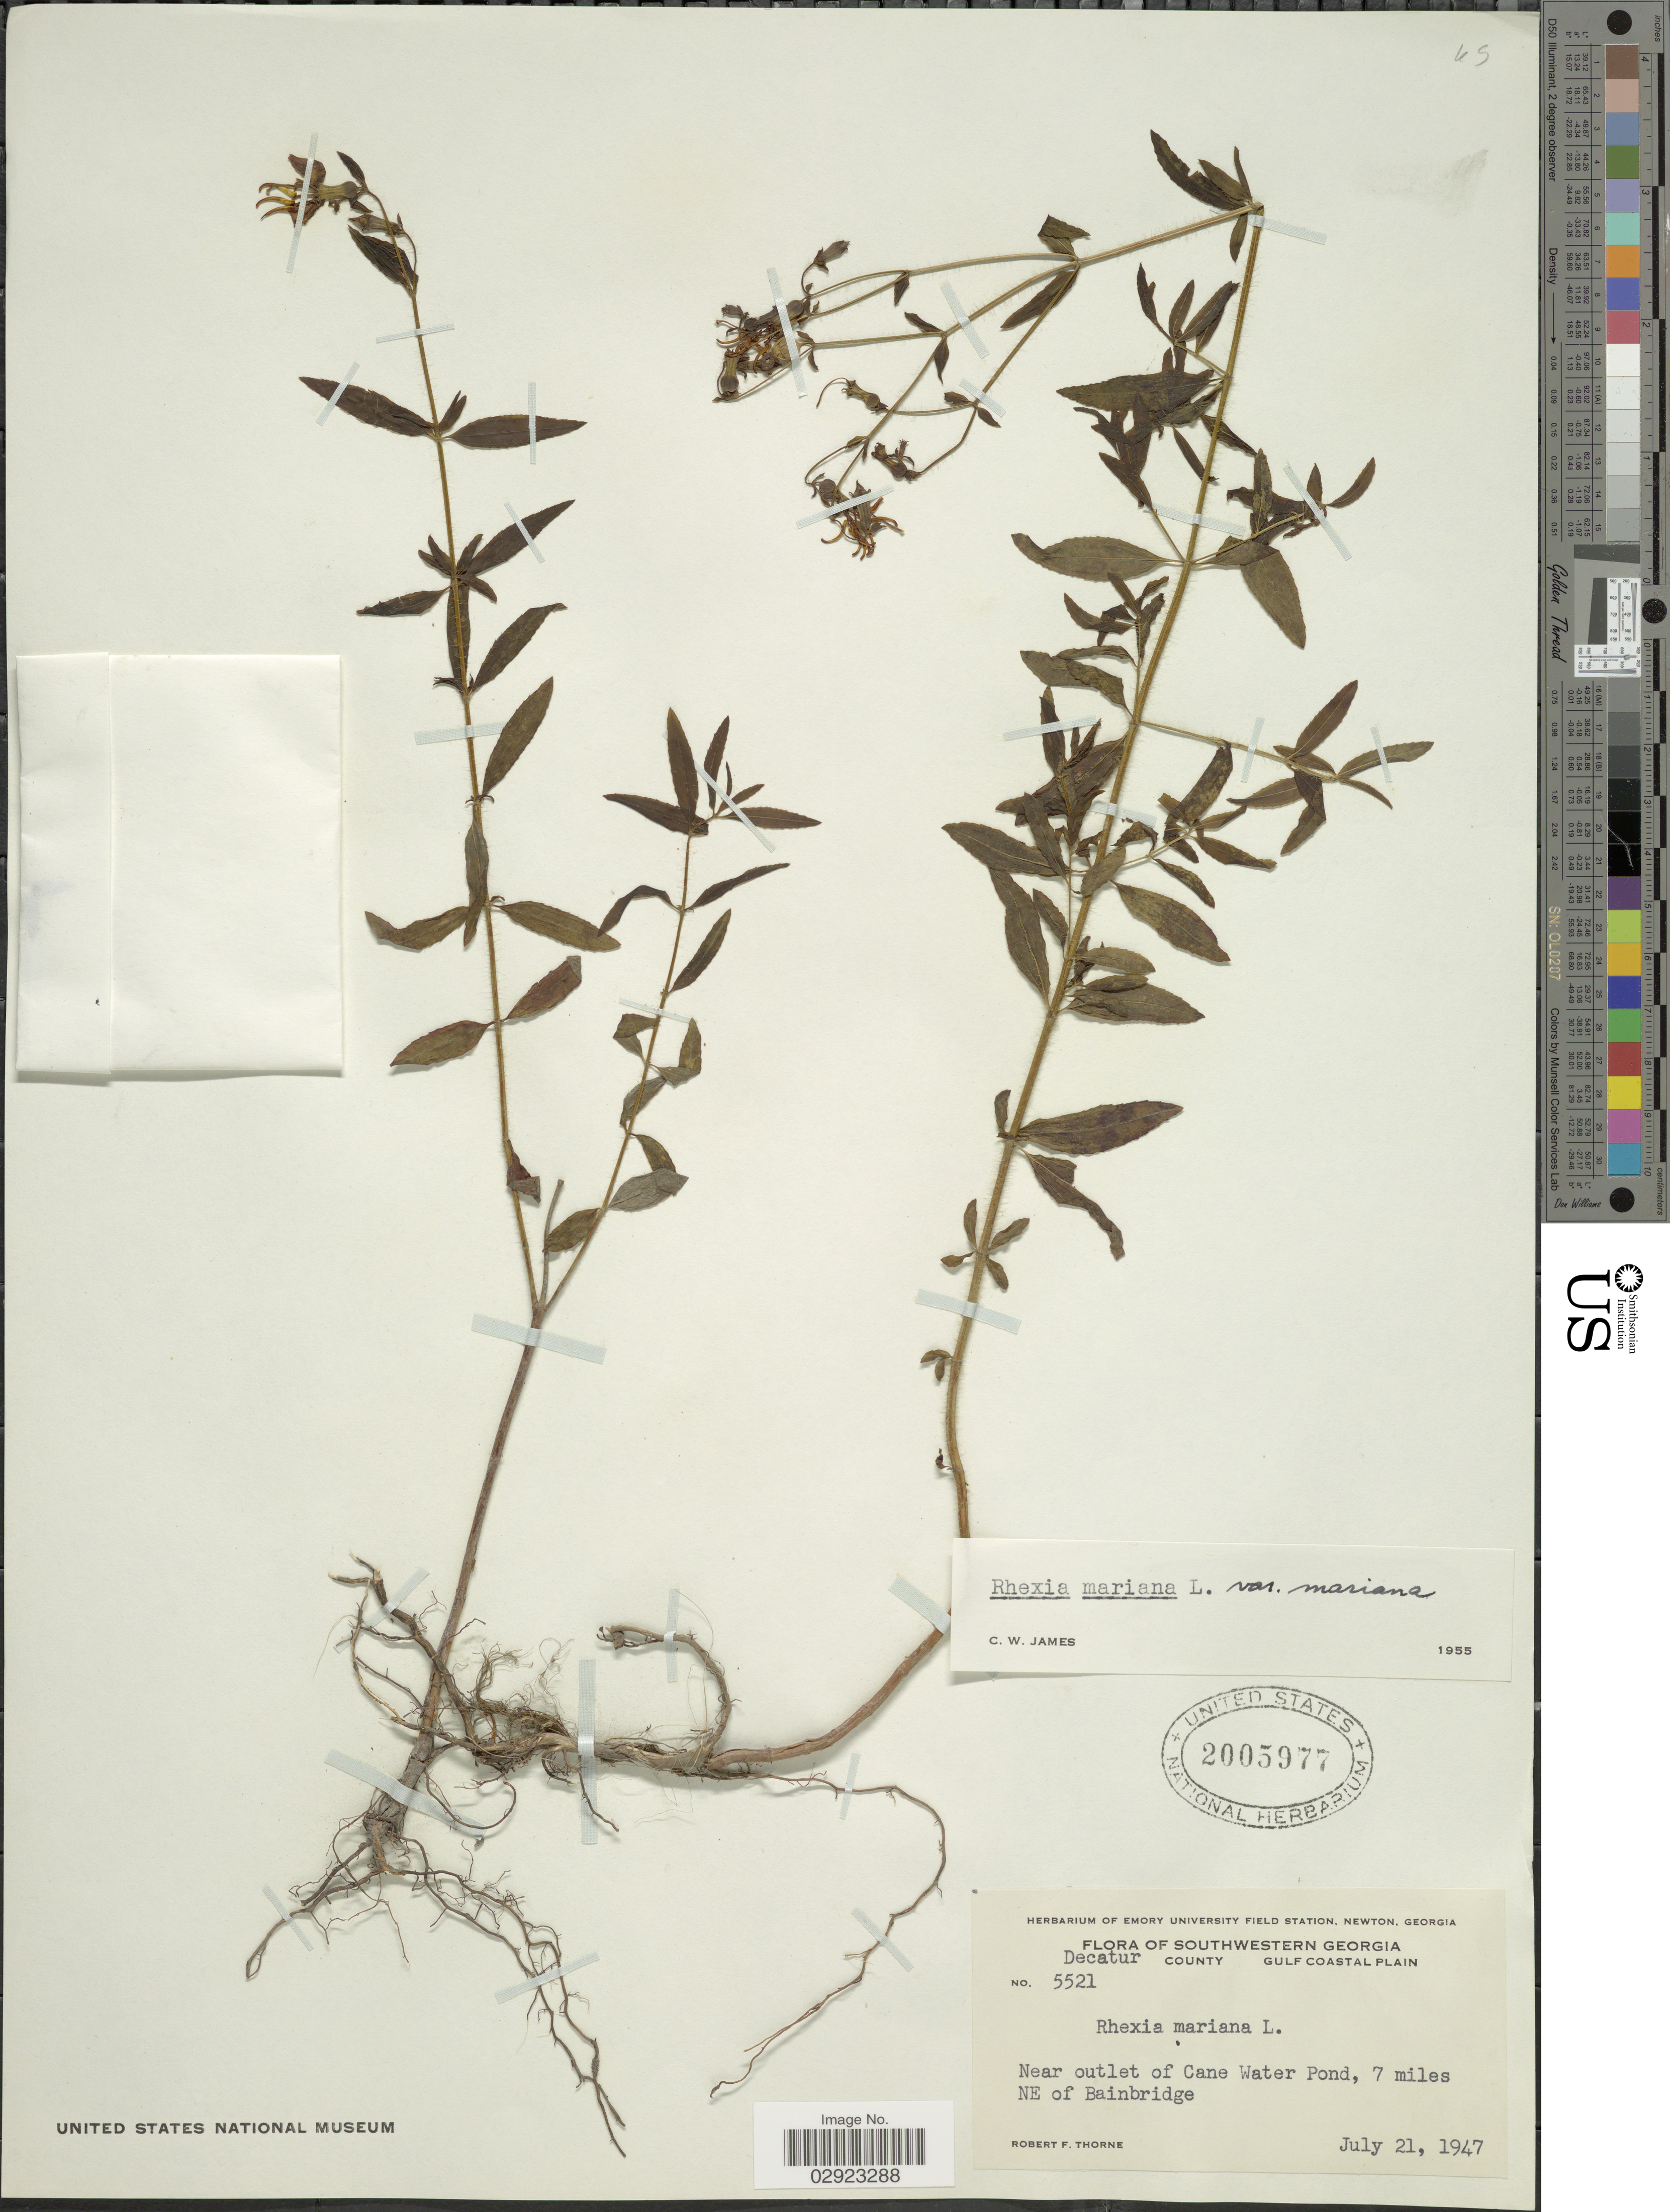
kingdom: Plantae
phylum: Tracheophyta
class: Magnoliopsida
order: Myrtales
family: Melastomataceae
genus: Rhexia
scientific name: Rhexia mariana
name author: L.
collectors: R. F. Thorne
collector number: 5521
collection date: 1947-07-21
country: United States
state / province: Georgia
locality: Southwestern Georgia, Decatur County, Gulf Coastal Plain, Near outlet of Cane Water Pond, 7 miles NE of Bainbridge.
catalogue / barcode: US 2005977